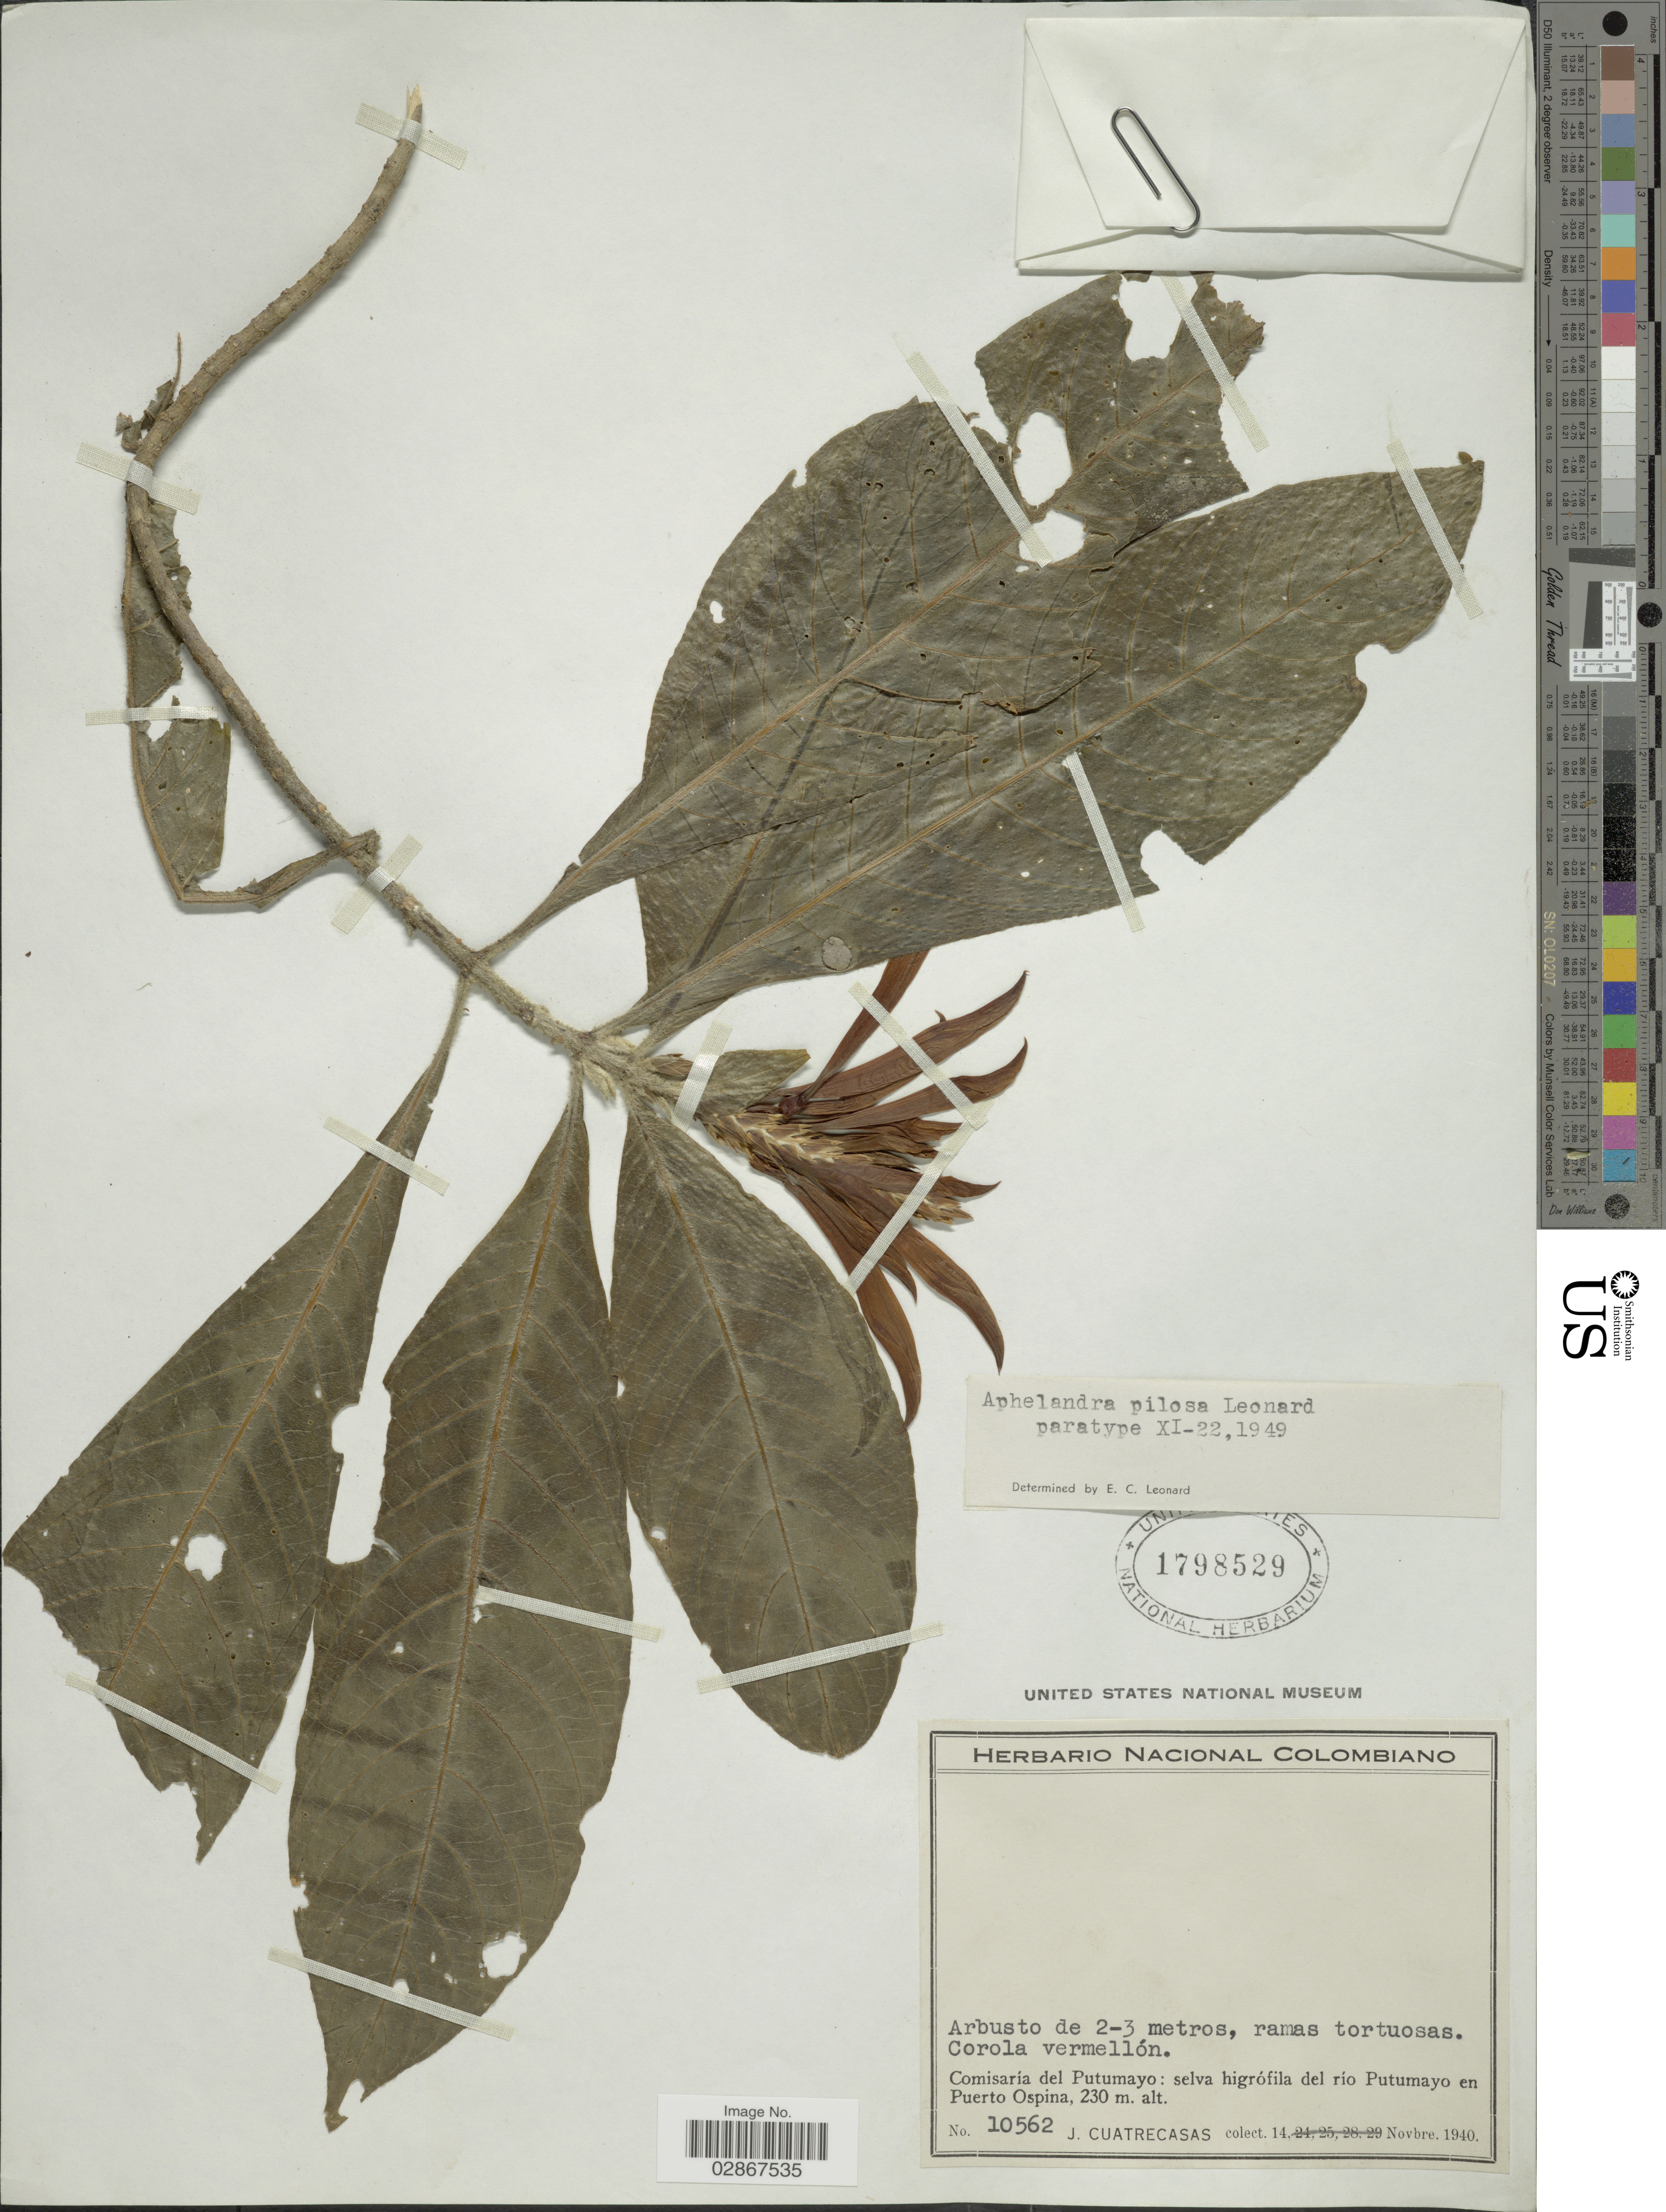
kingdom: Plantae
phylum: Tracheophyta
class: Magnoliopsida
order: Lamiales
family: Acanthaceae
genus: Aphelandra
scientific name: Aphelandra pilosa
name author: Leonard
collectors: J. Cuatrecasas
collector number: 10562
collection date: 1940-11-14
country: Colombia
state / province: Putumayo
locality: Comisaría del Putumayo: selvo higrófila del rio Putumayo en Puerto Ospina.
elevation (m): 230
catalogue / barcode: US 1798529